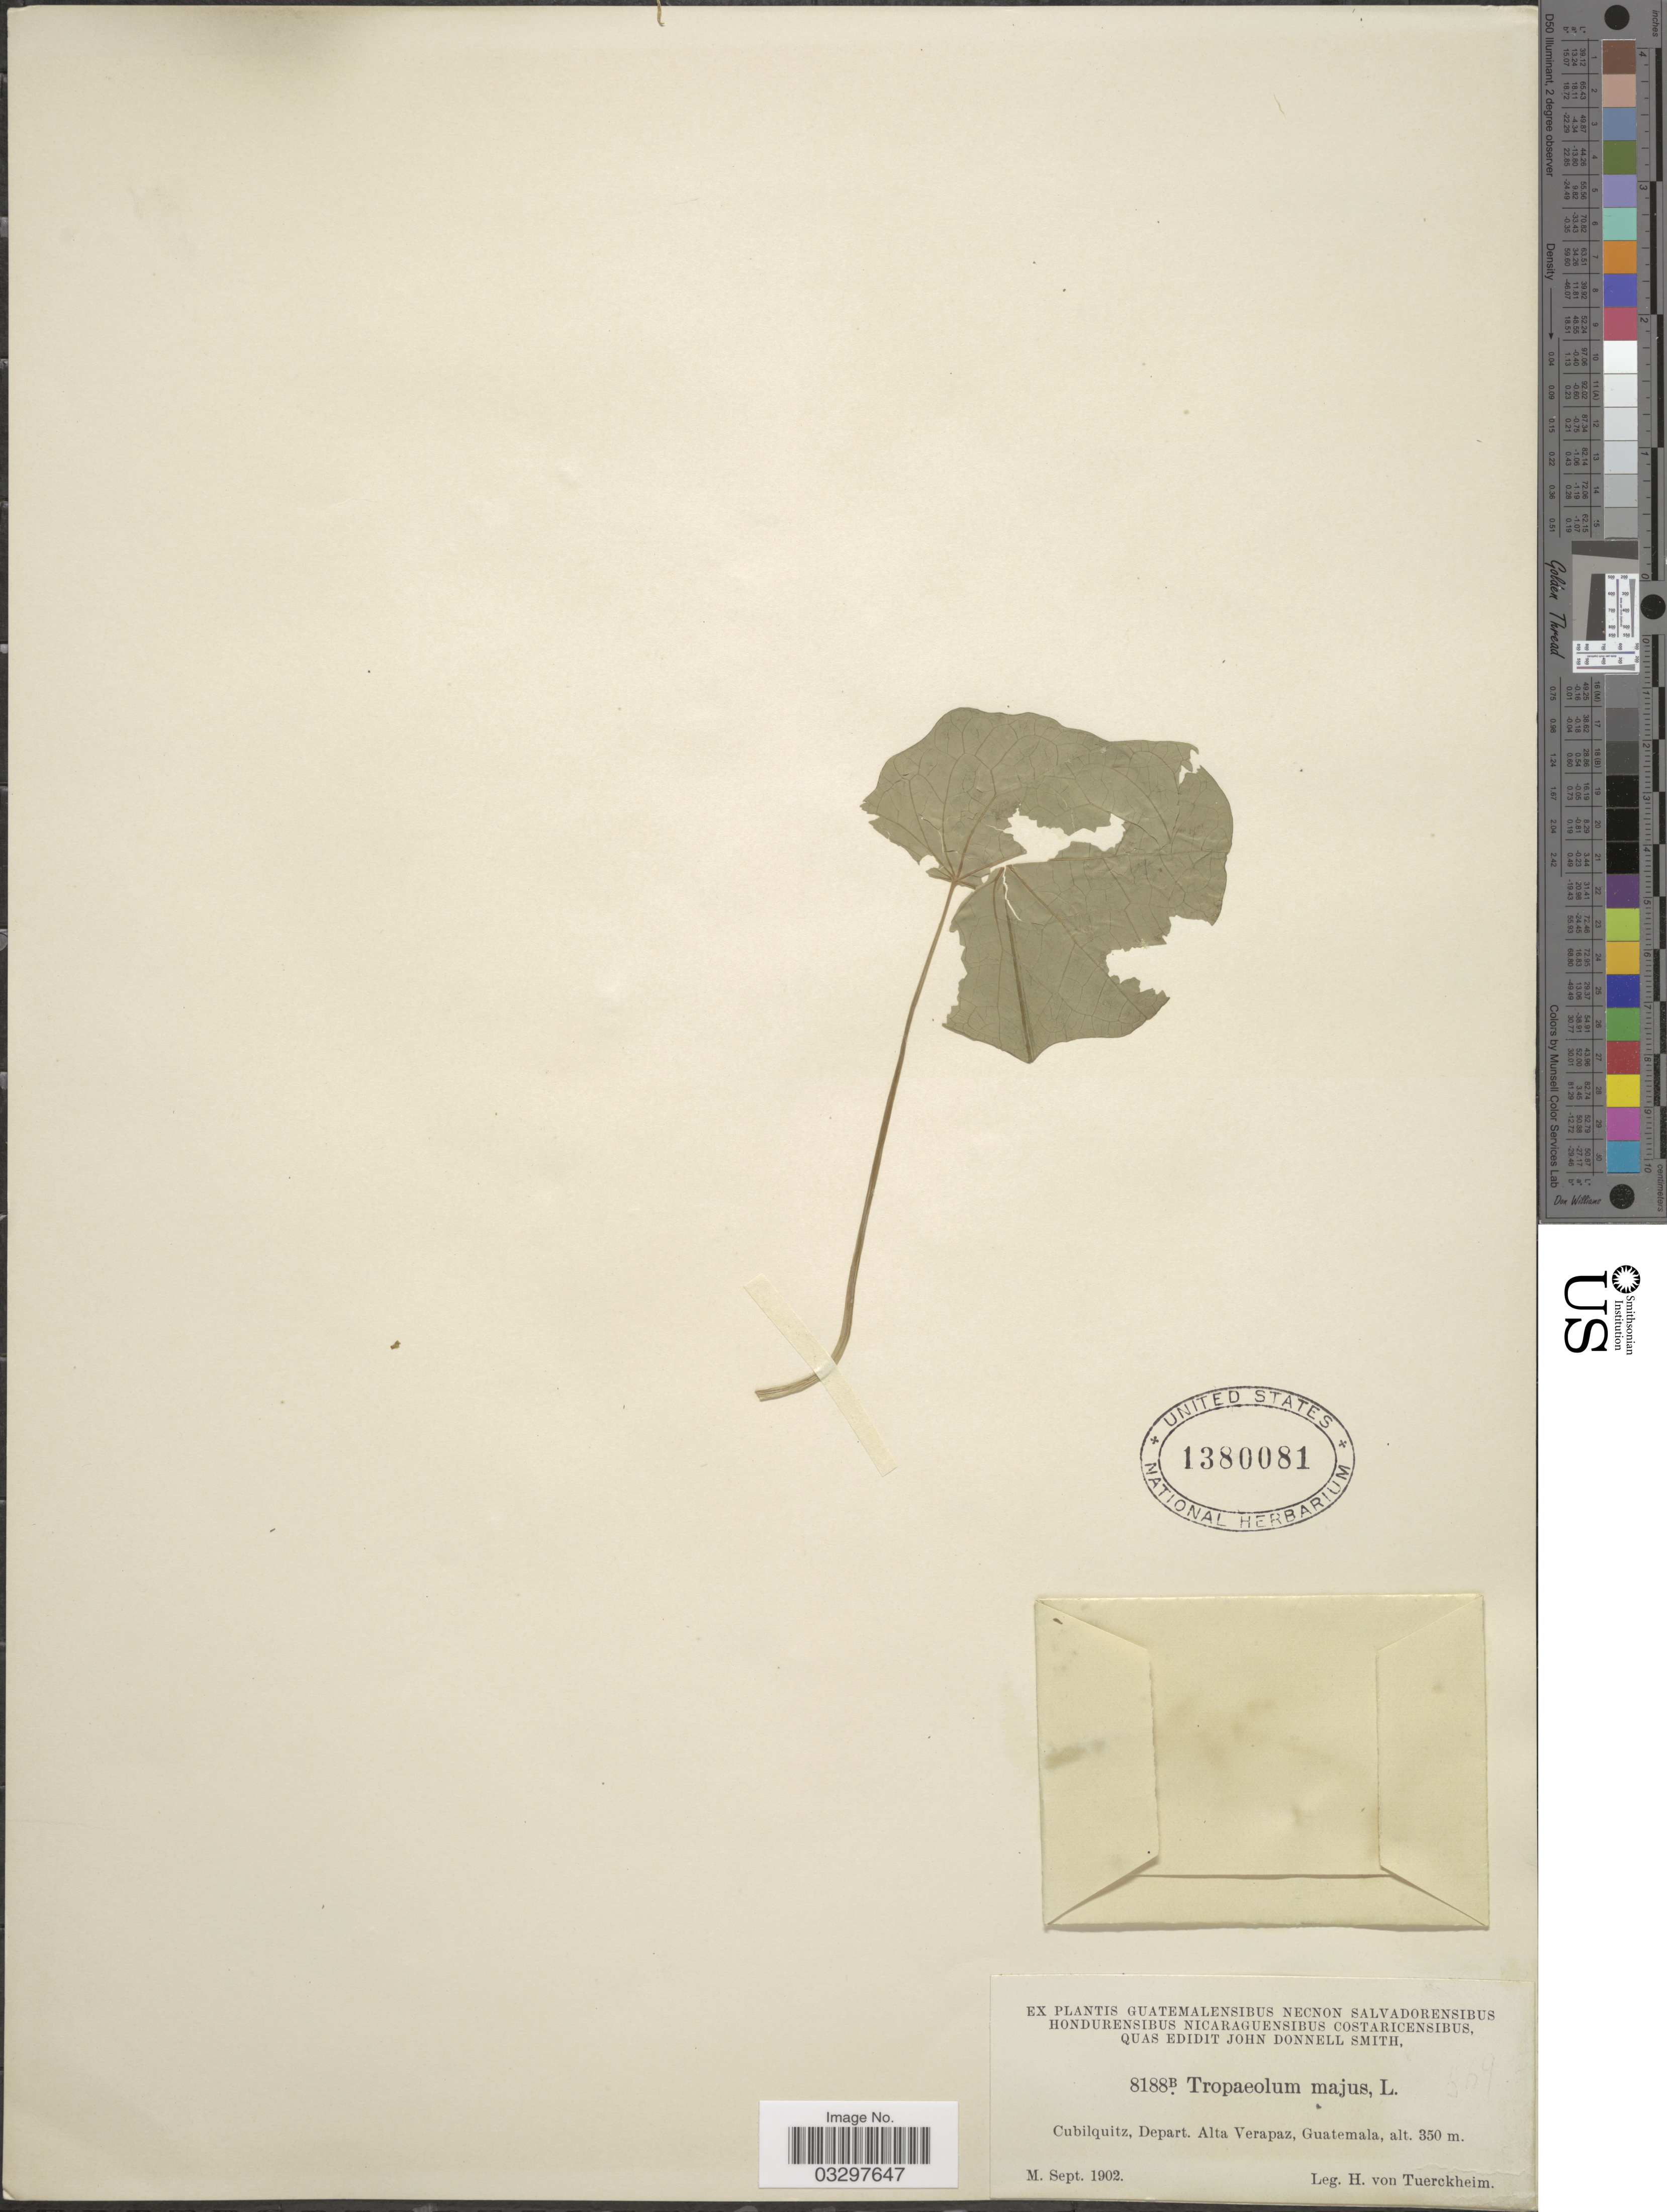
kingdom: Plantae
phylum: Tracheophyta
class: Magnoliopsida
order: Brassicales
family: Tropaeolaceae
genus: Tropaeolum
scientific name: Tropaeolum majus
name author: L.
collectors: H. von Türckheim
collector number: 8188B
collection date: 1902-09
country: Guatemala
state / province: Alta Verapaz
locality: Cubilquitz, Depart. Alta Verapaz.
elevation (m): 350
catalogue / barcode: US 1380081